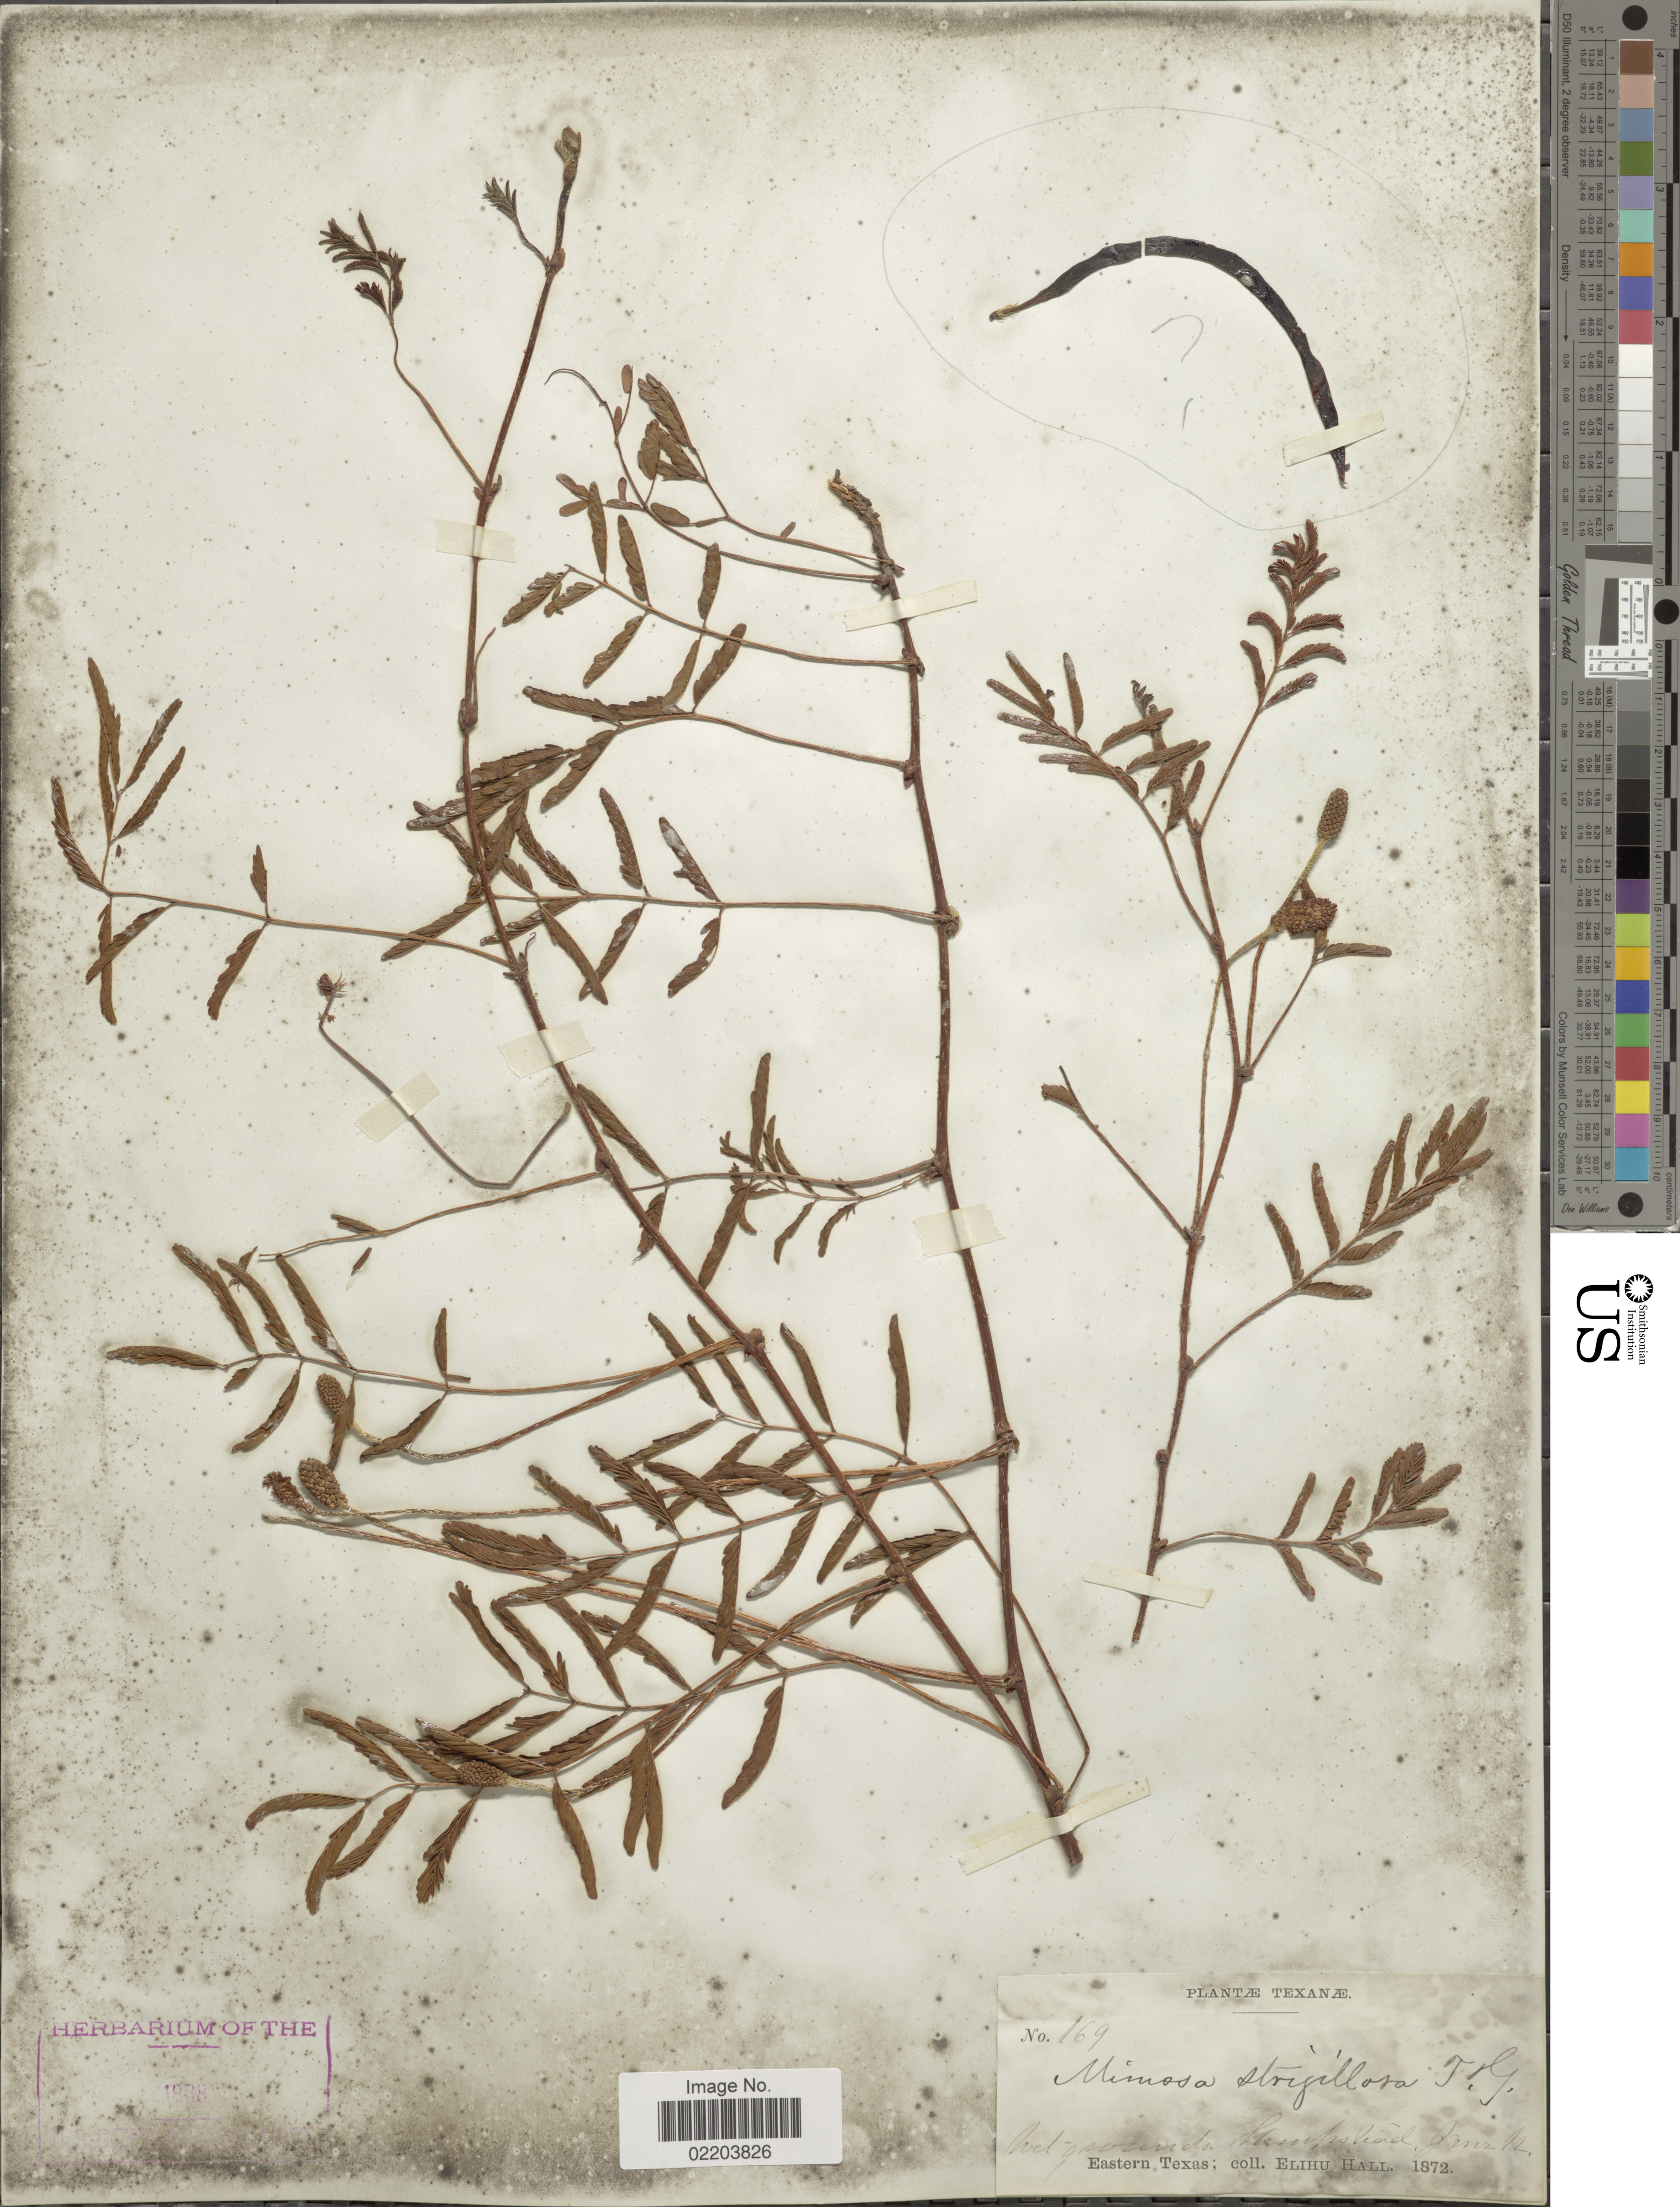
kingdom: Plantae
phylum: Tracheophyta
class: Magnoliopsida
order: Fabales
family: Fabaceae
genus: Mimosa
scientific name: Mimosa strigillosa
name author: Torr. & A. Gray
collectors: E. Hall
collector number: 169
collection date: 1872-06-12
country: United States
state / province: Texas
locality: Hempstead, Eastern Texas